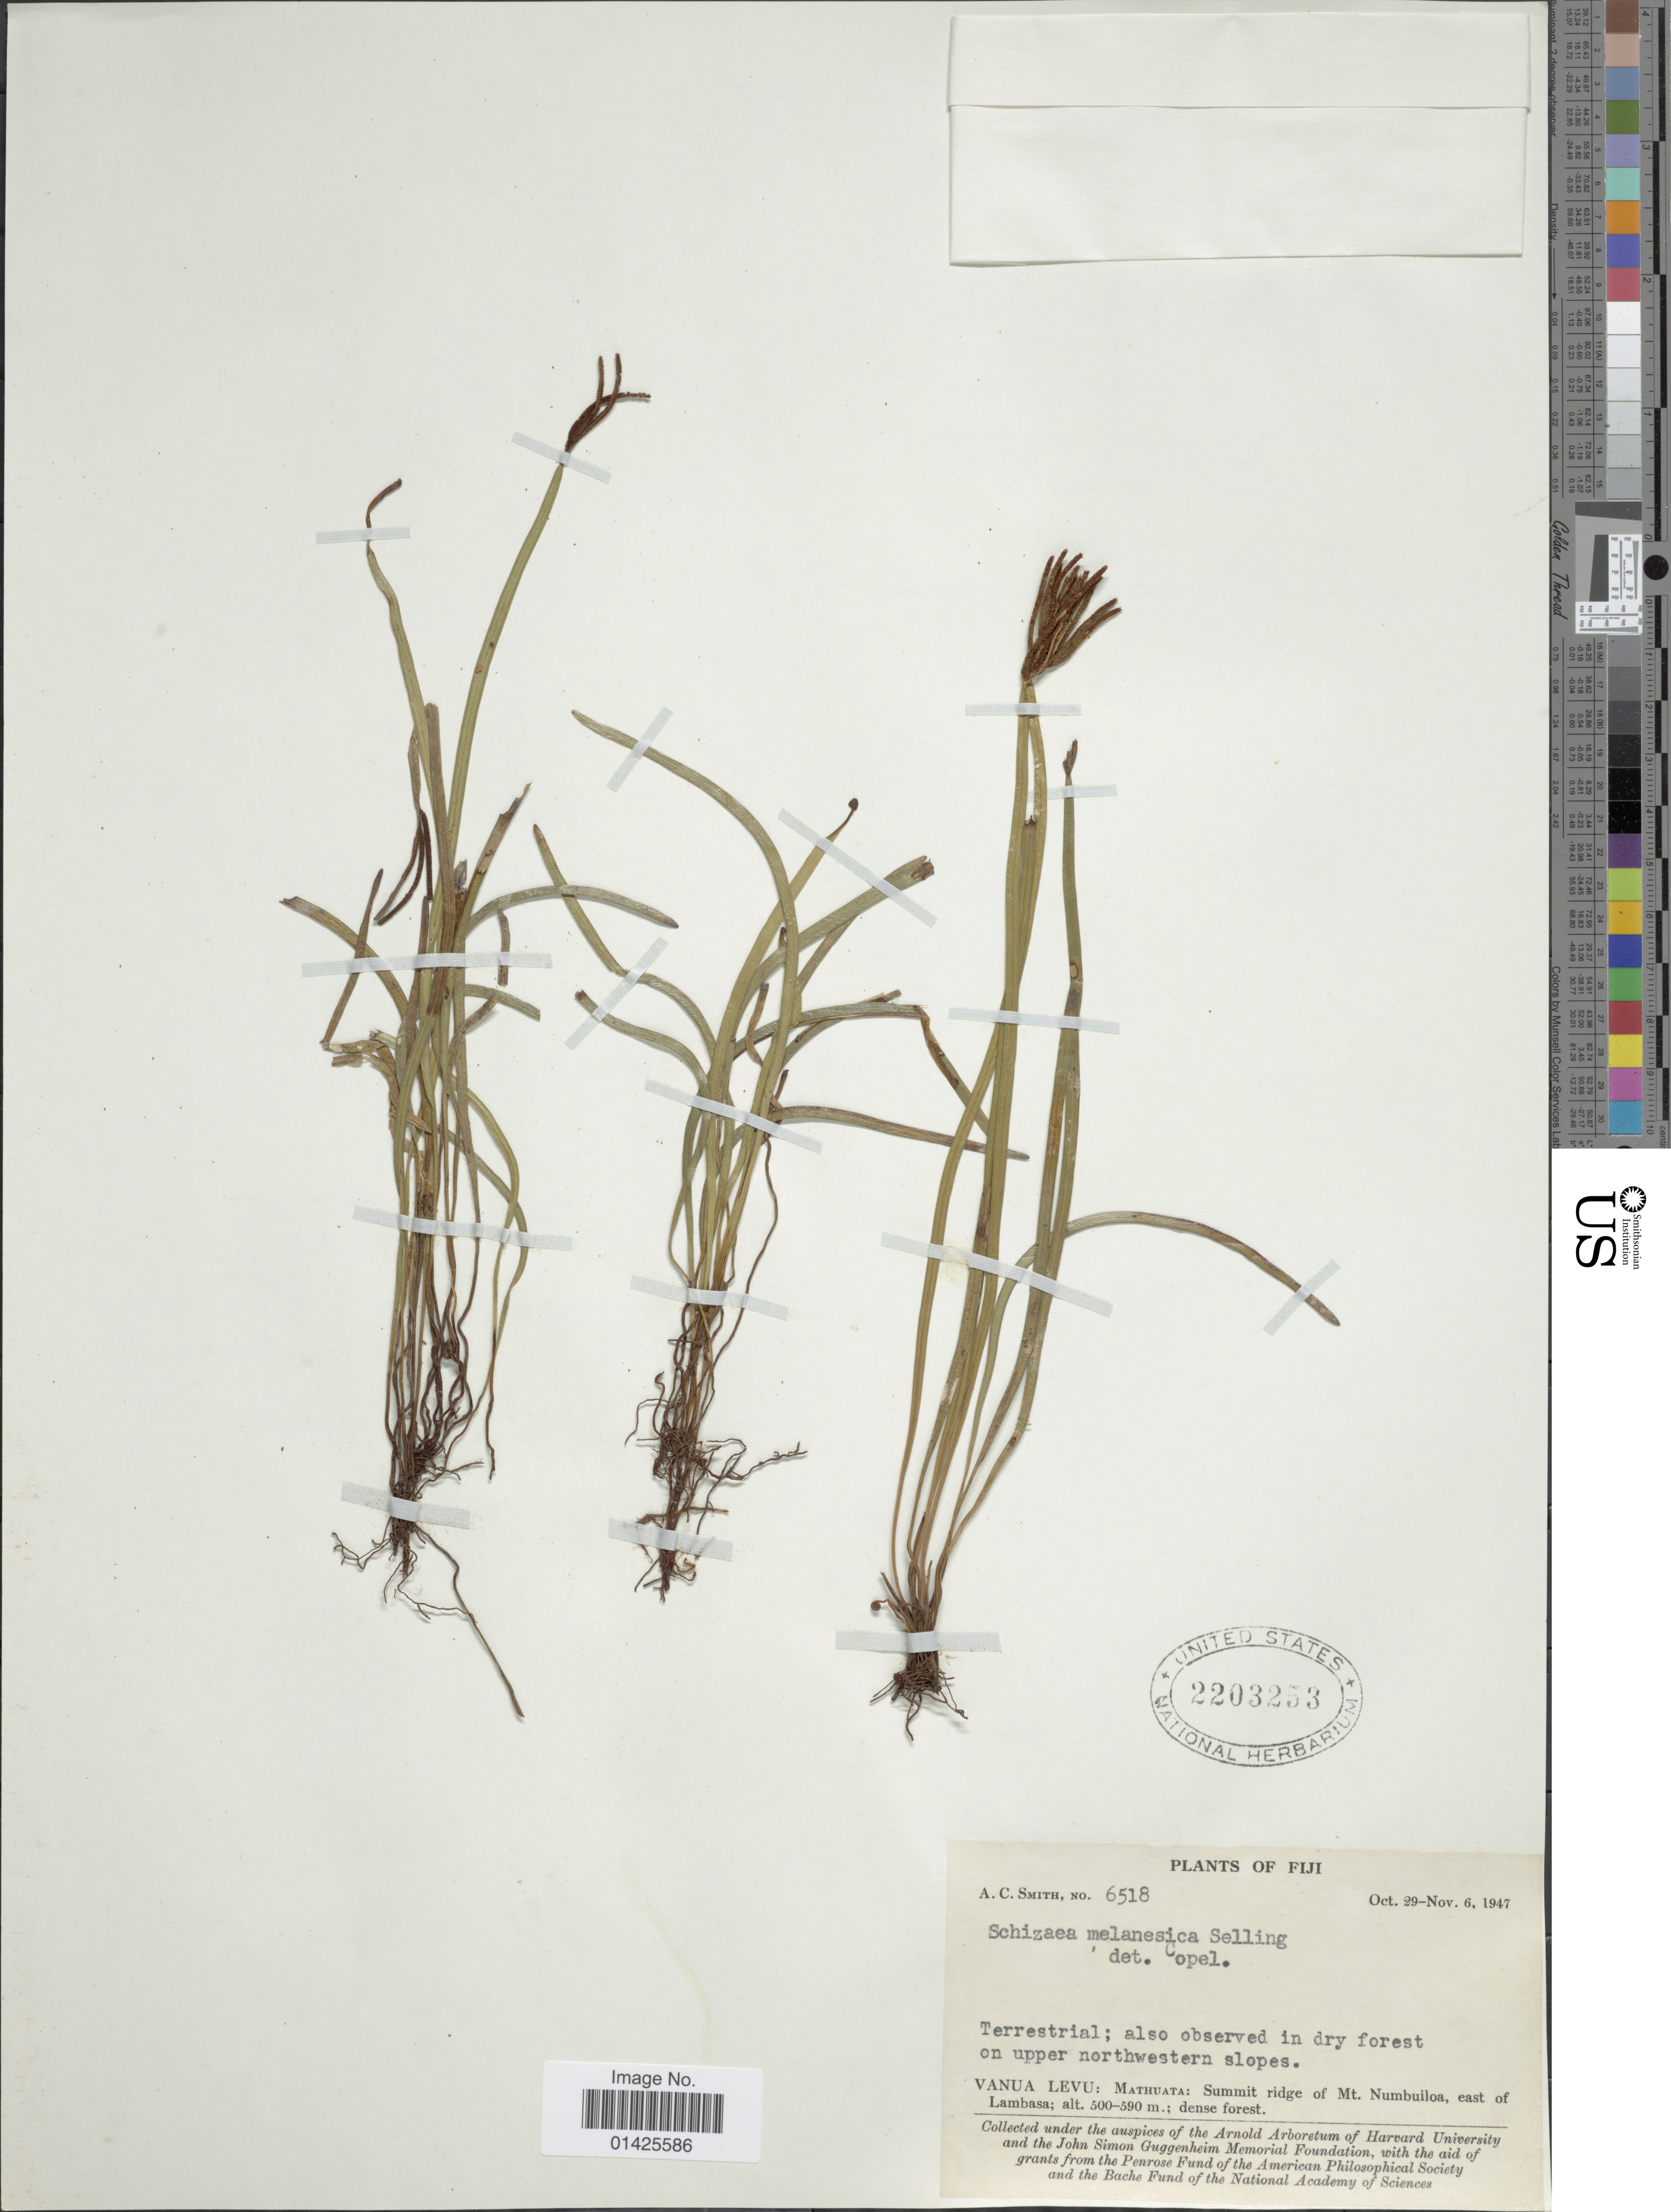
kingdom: Plantae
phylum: Tracheophyta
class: Polypodiopsida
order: Schizaeales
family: Schizaeaceae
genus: Actinostachys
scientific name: Actinostachys melanesica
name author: C.F. Reed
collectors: A. C. Smith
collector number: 6518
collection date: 1947-10-29/1947-11-06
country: Fiji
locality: Vanua Levu : Mathuata : Summit ride of Mt. Numbuiloa, east of Lambasa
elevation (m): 500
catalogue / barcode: US 2203253